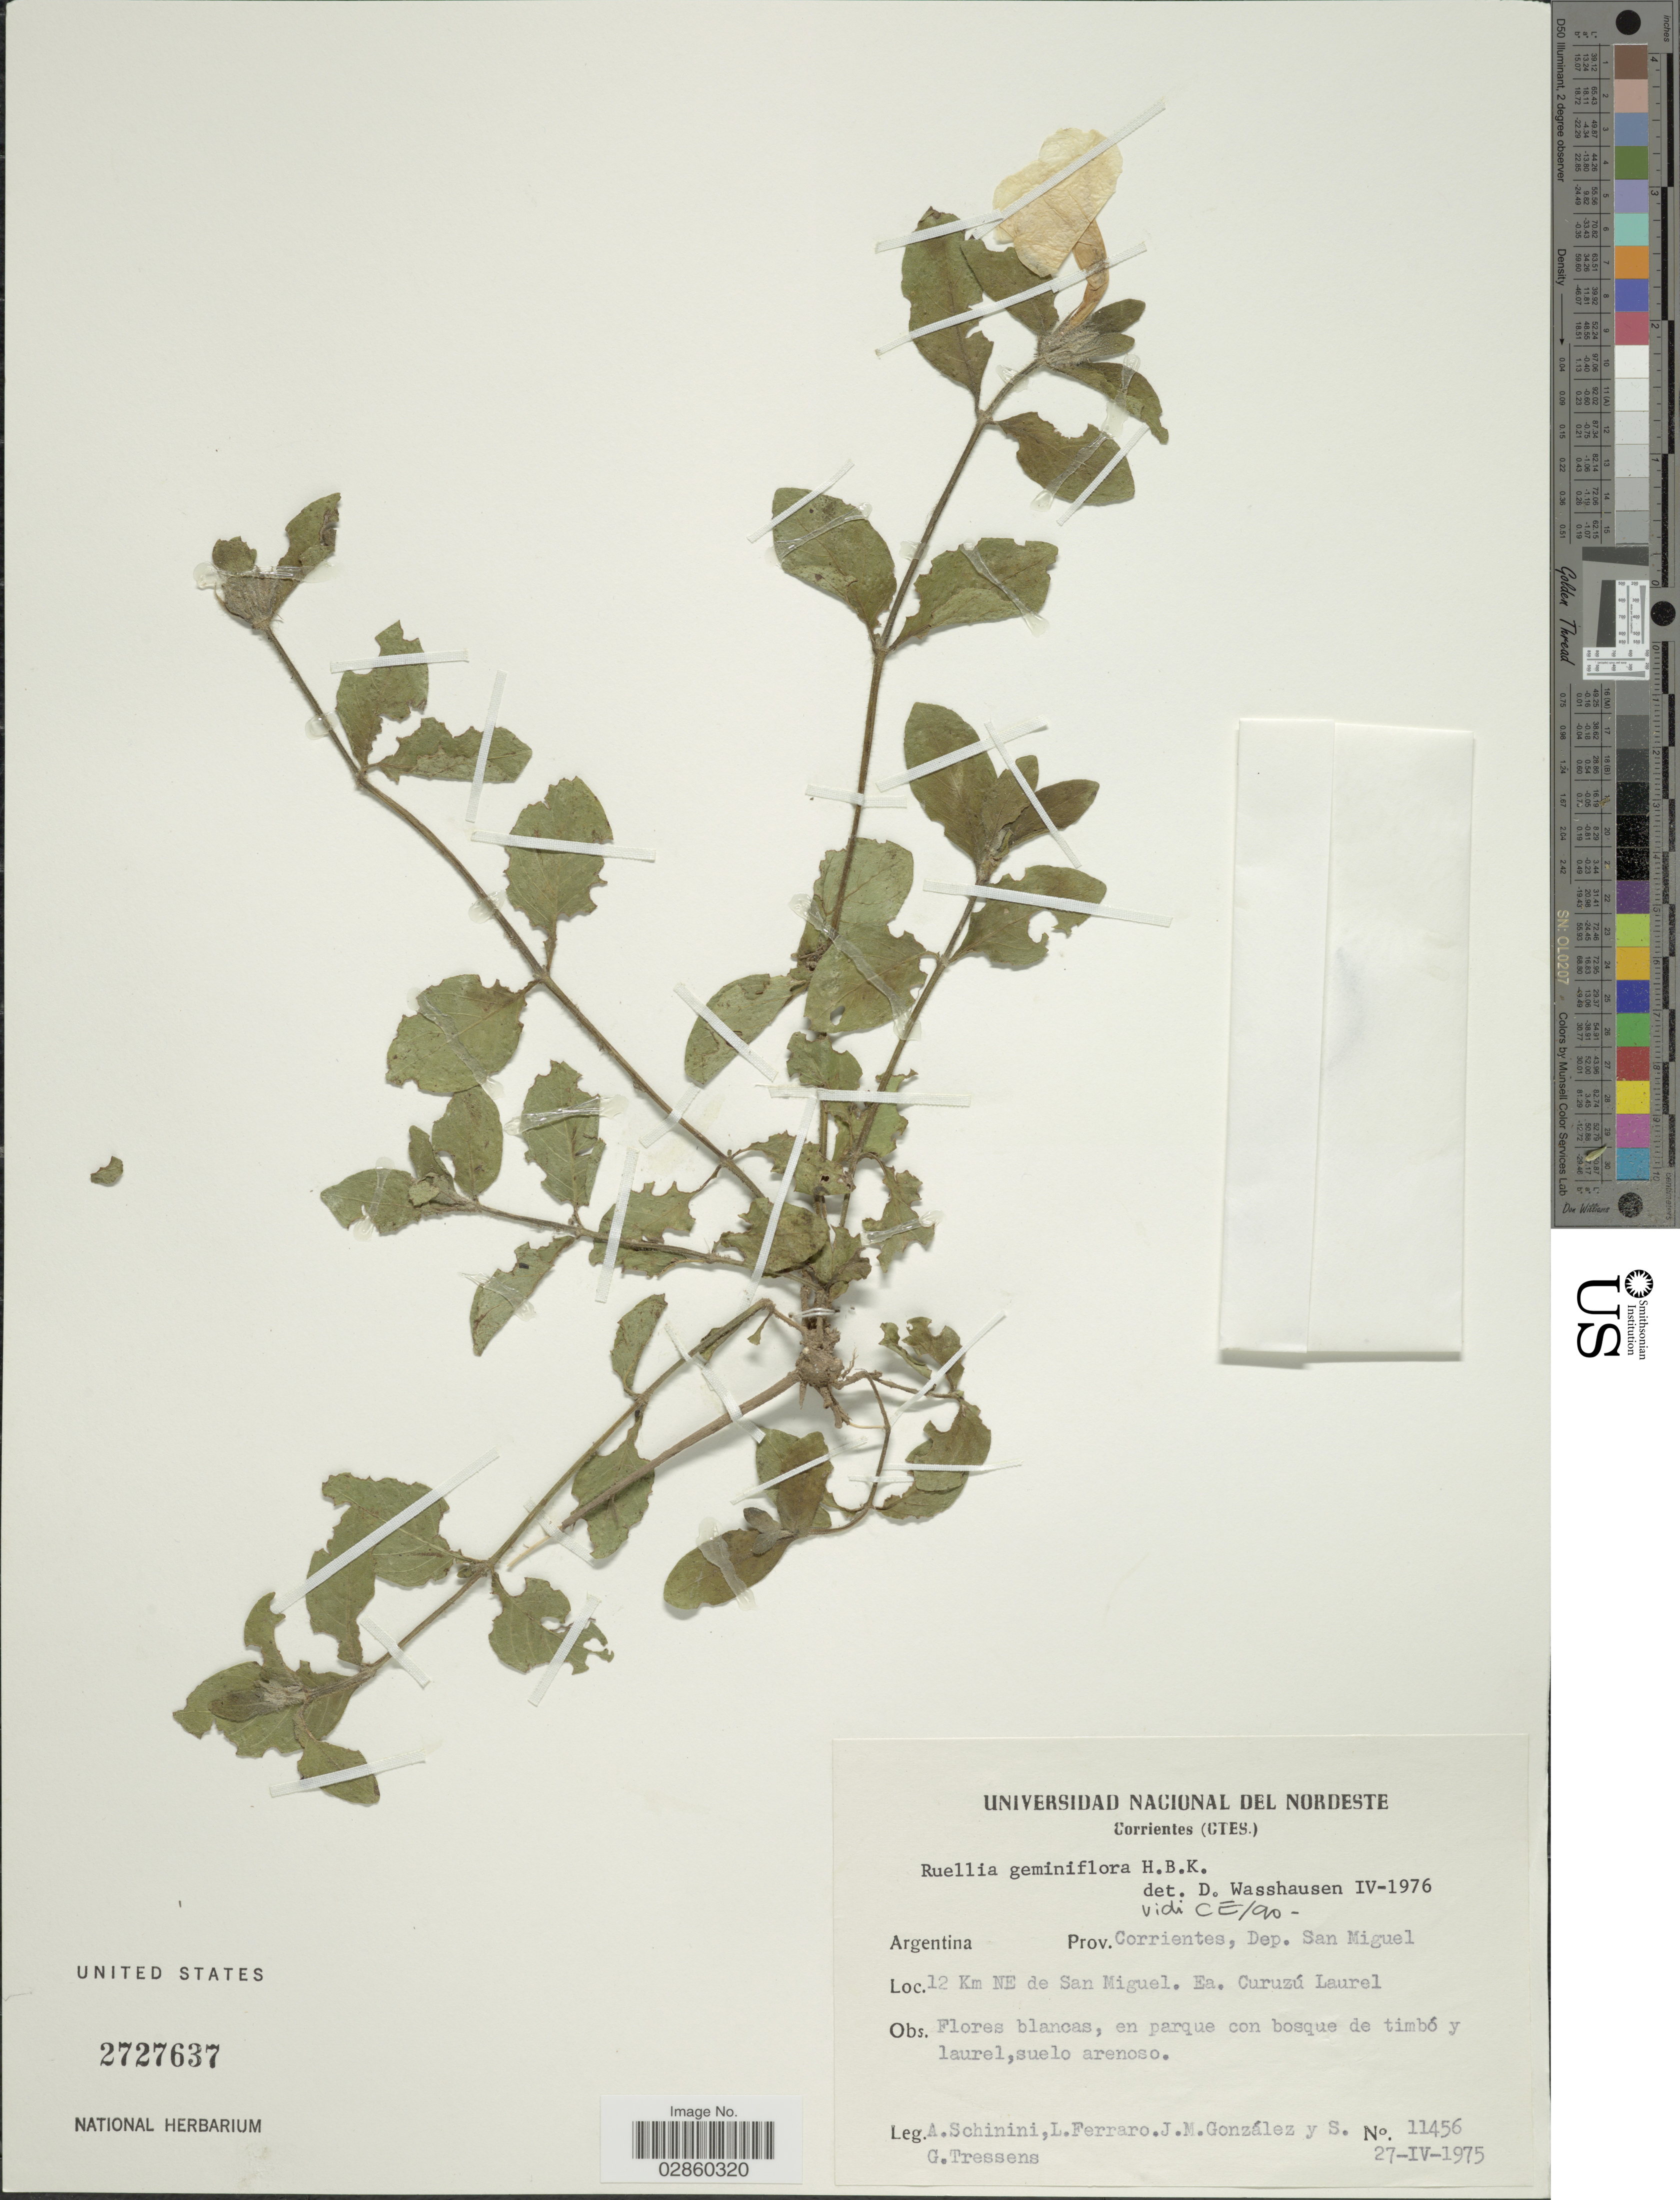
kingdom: Plantae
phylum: Tracheophyta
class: Magnoliopsida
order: Lamiales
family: Acanthaceae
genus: Ruellia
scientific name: Ruellia geminiflora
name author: Kunth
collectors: A. Schinini, L. Ferraro, J. M. Gonzalez & S. Tressens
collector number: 11456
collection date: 1975-04-27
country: Argentina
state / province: Corrientes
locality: Dep. San Miguel, 12 Km NE de San Miguel, Ea. Curuzú Laurel.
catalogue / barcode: US 2727637